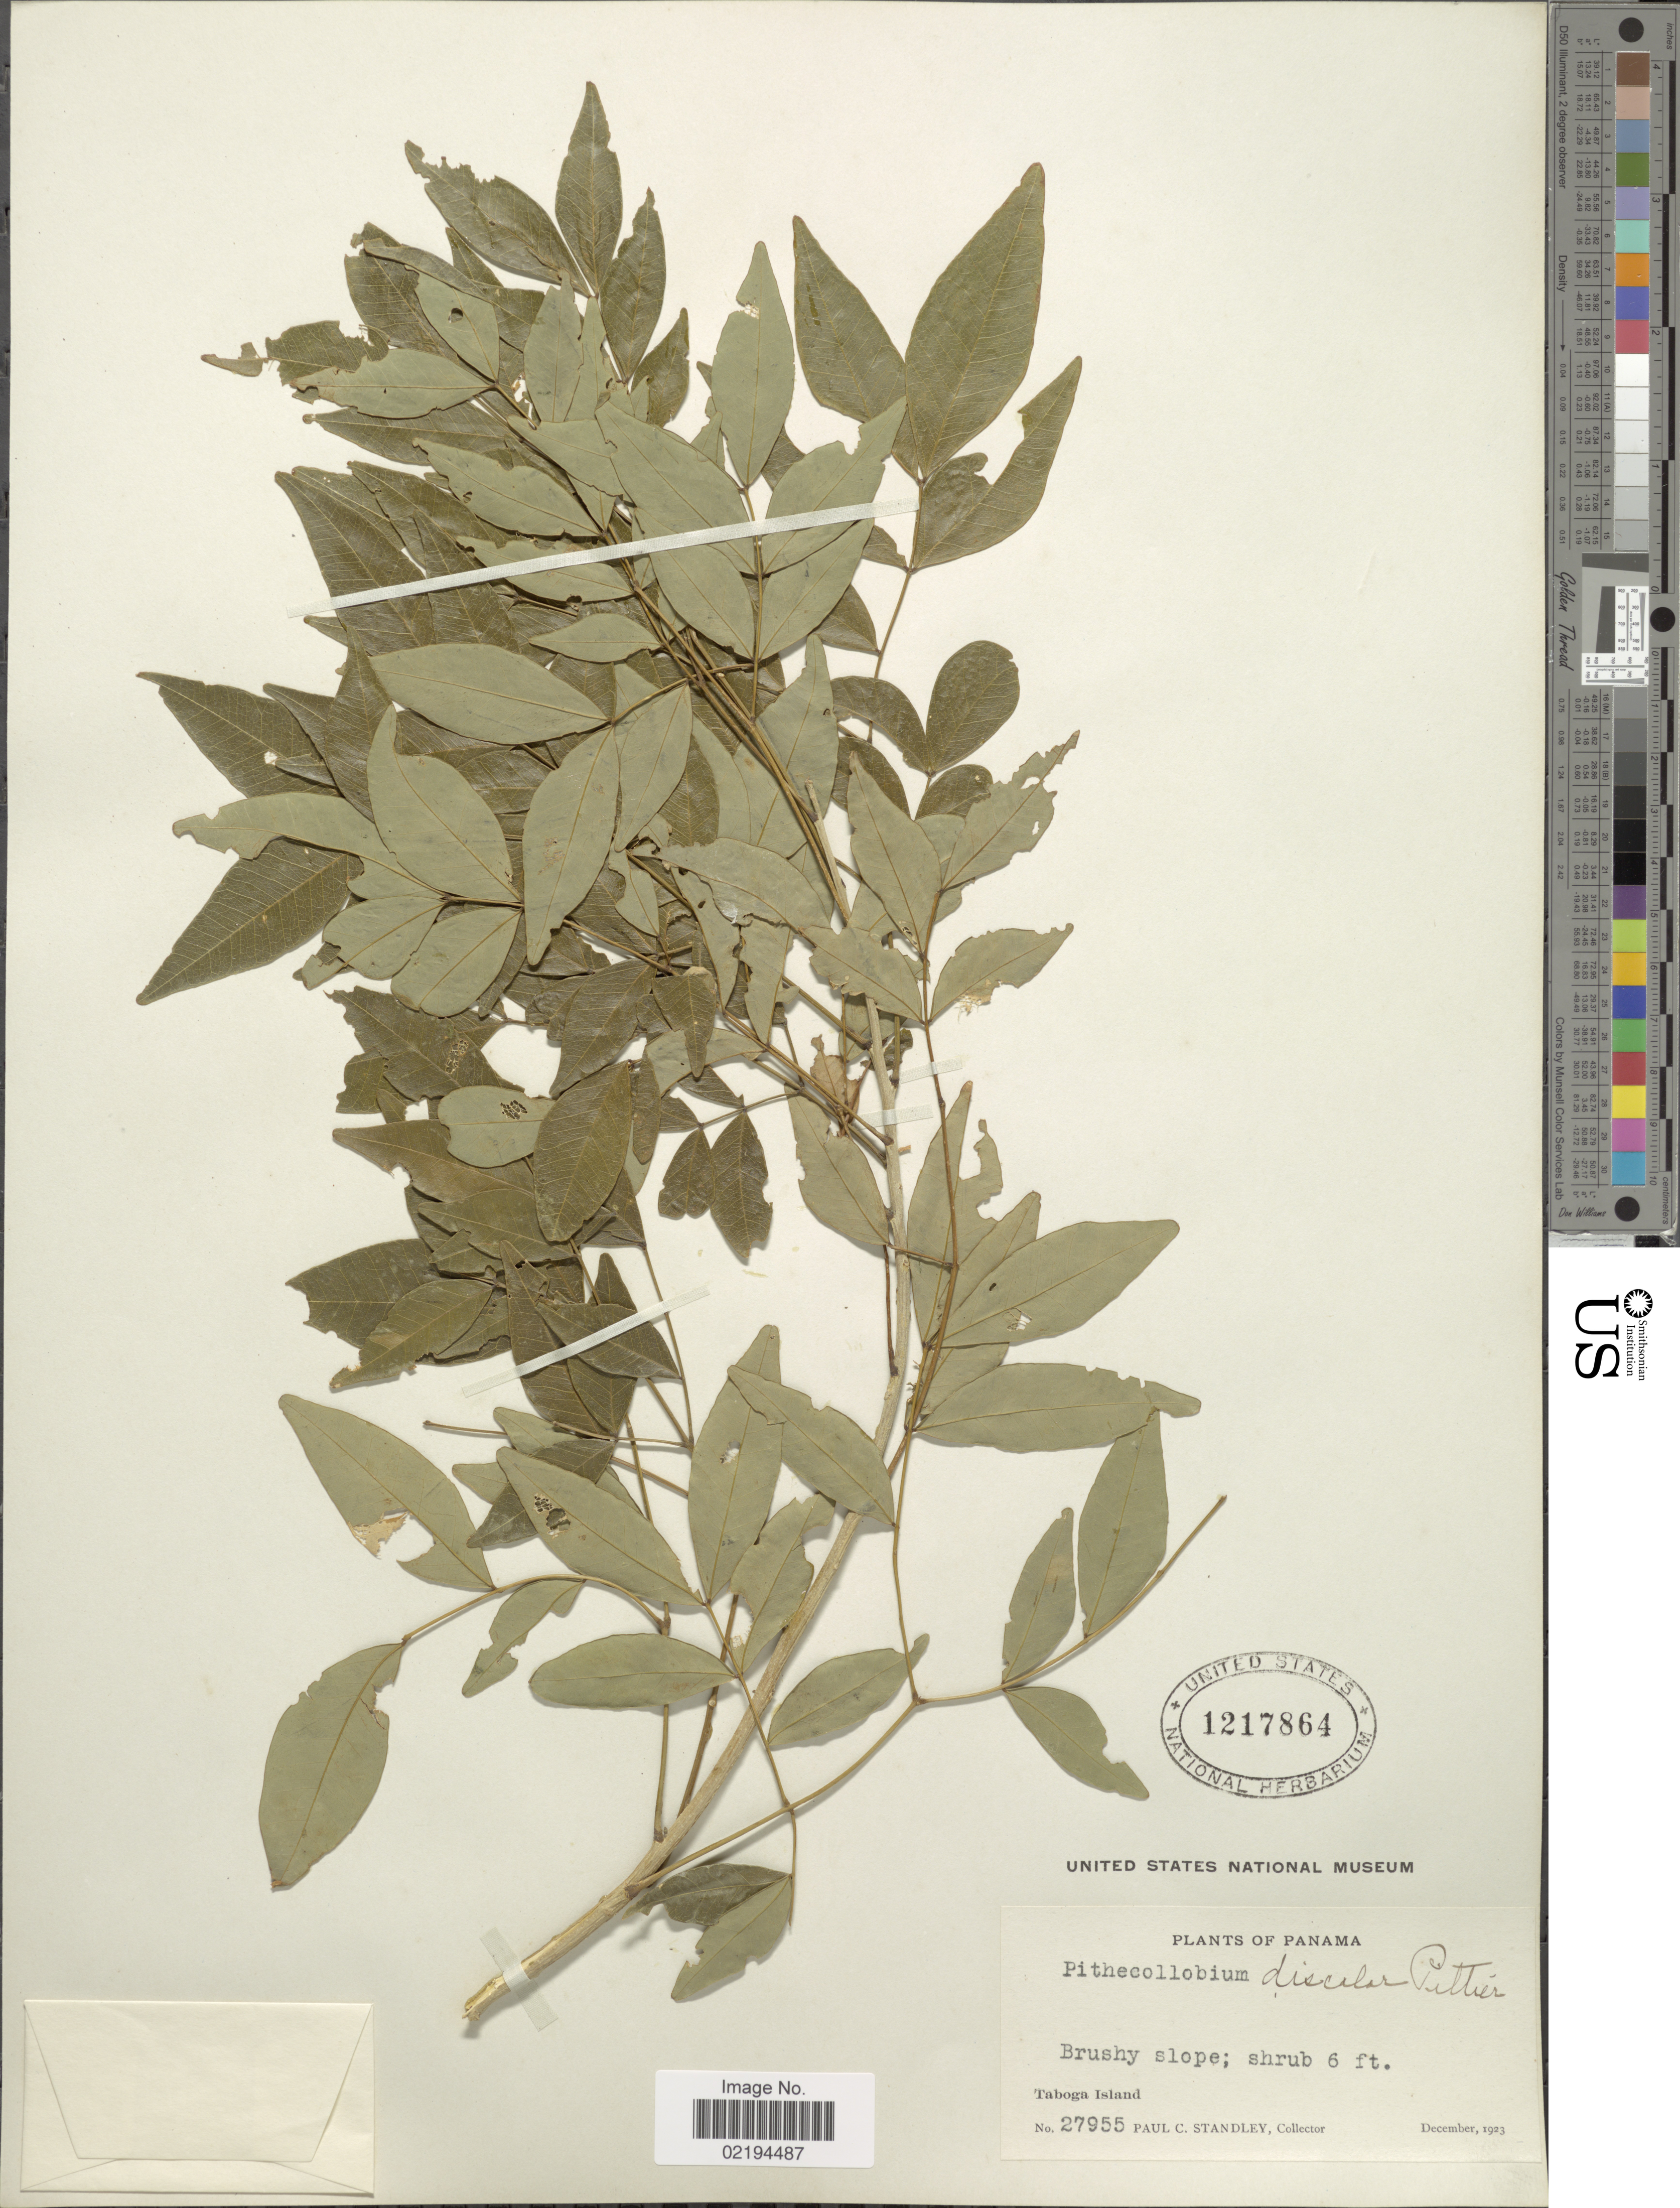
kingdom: Plantae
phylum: Tracheophyta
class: Magnoliopsida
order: Fabales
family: Fabaceae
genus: Pseudalbizzia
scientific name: Pseudalbizzia adinocephala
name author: (Donn. Sm.) Koenen & Duno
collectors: P. C. Standley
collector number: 27955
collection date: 1923-12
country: Panama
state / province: Panamá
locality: Taboga Island.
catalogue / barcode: US 1217864